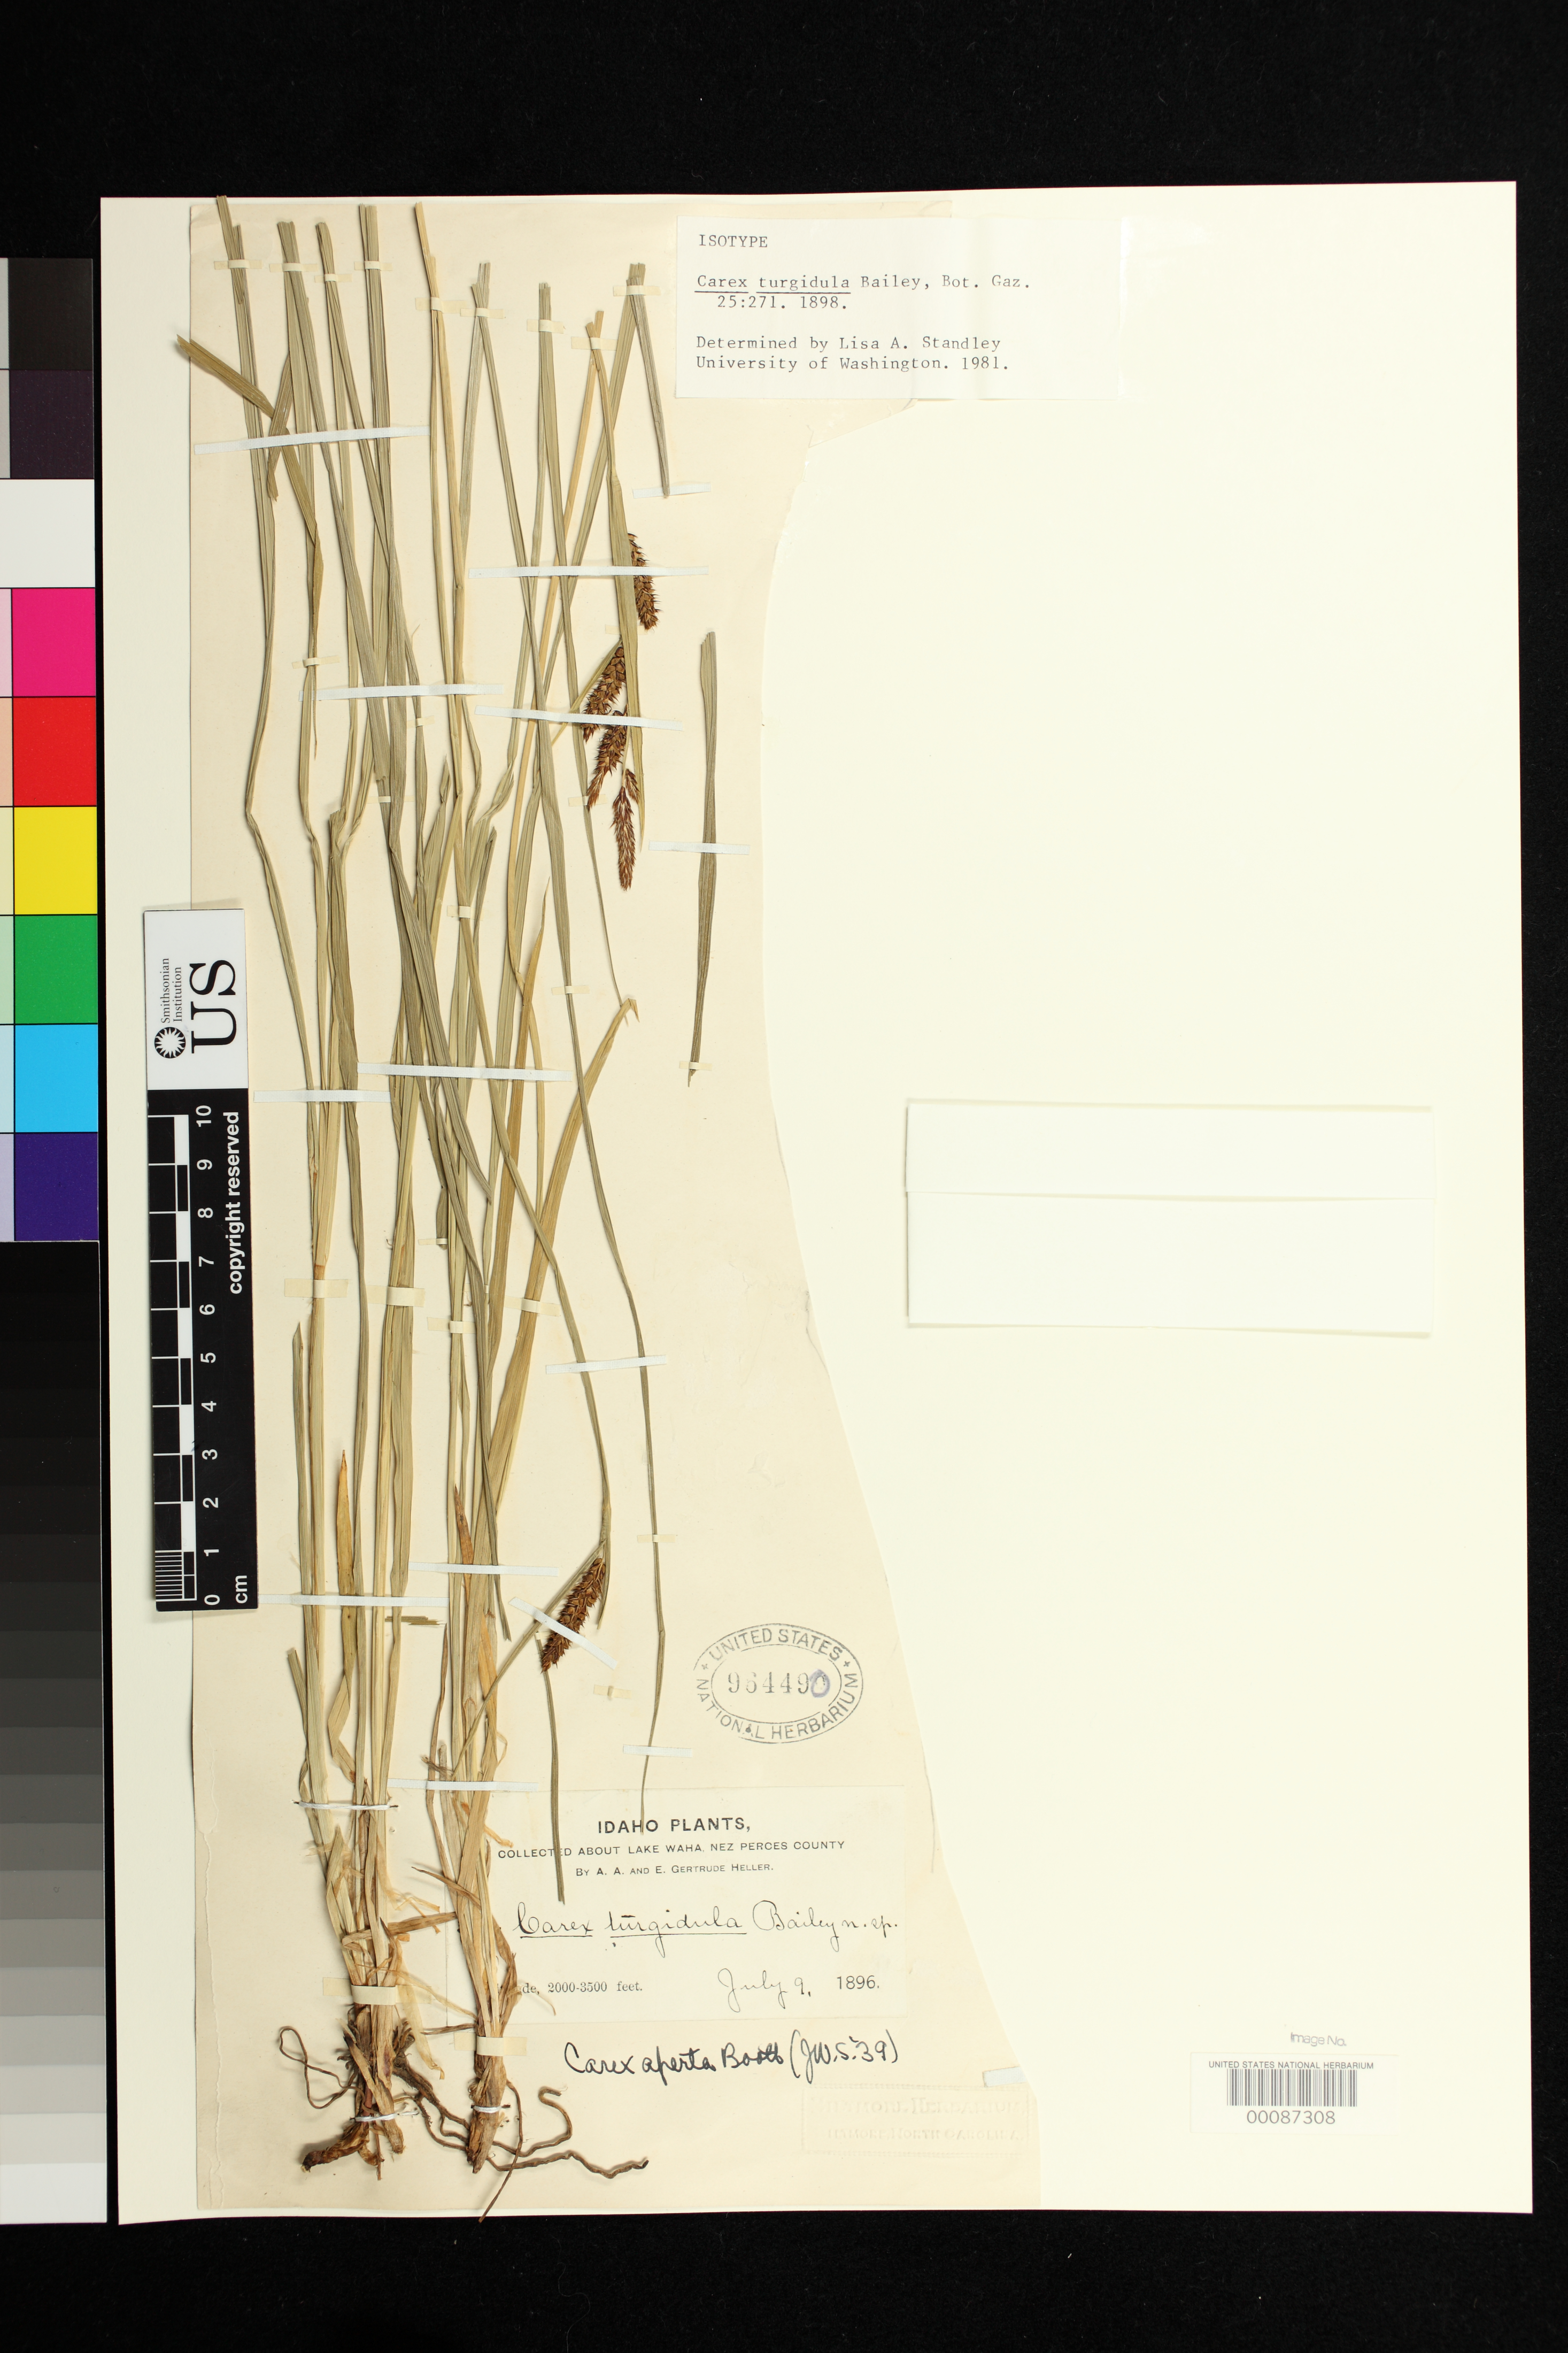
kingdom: Plantae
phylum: Tracheophyta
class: Liliopsida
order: Poales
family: Cyperaceae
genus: Carex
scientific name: Carex turgidula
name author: L.H. Bailey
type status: Syntype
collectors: A. A. Heller & E. G. Heller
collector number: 3400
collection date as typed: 09 Jul 1896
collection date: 1896-07-09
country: United States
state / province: Idaho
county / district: Nez Perce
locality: About Lake Waha, Nez Perces Co.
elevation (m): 610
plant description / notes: Annotated by L.A. Standley (1981) as "isotype"; lectotype collection is Macoun s.n. as designated by Mackenzie (1935, step 1) & L.A. Standley (step 2), Syst. Bot. Monogr. 7: 49 (1985).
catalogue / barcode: US 964490